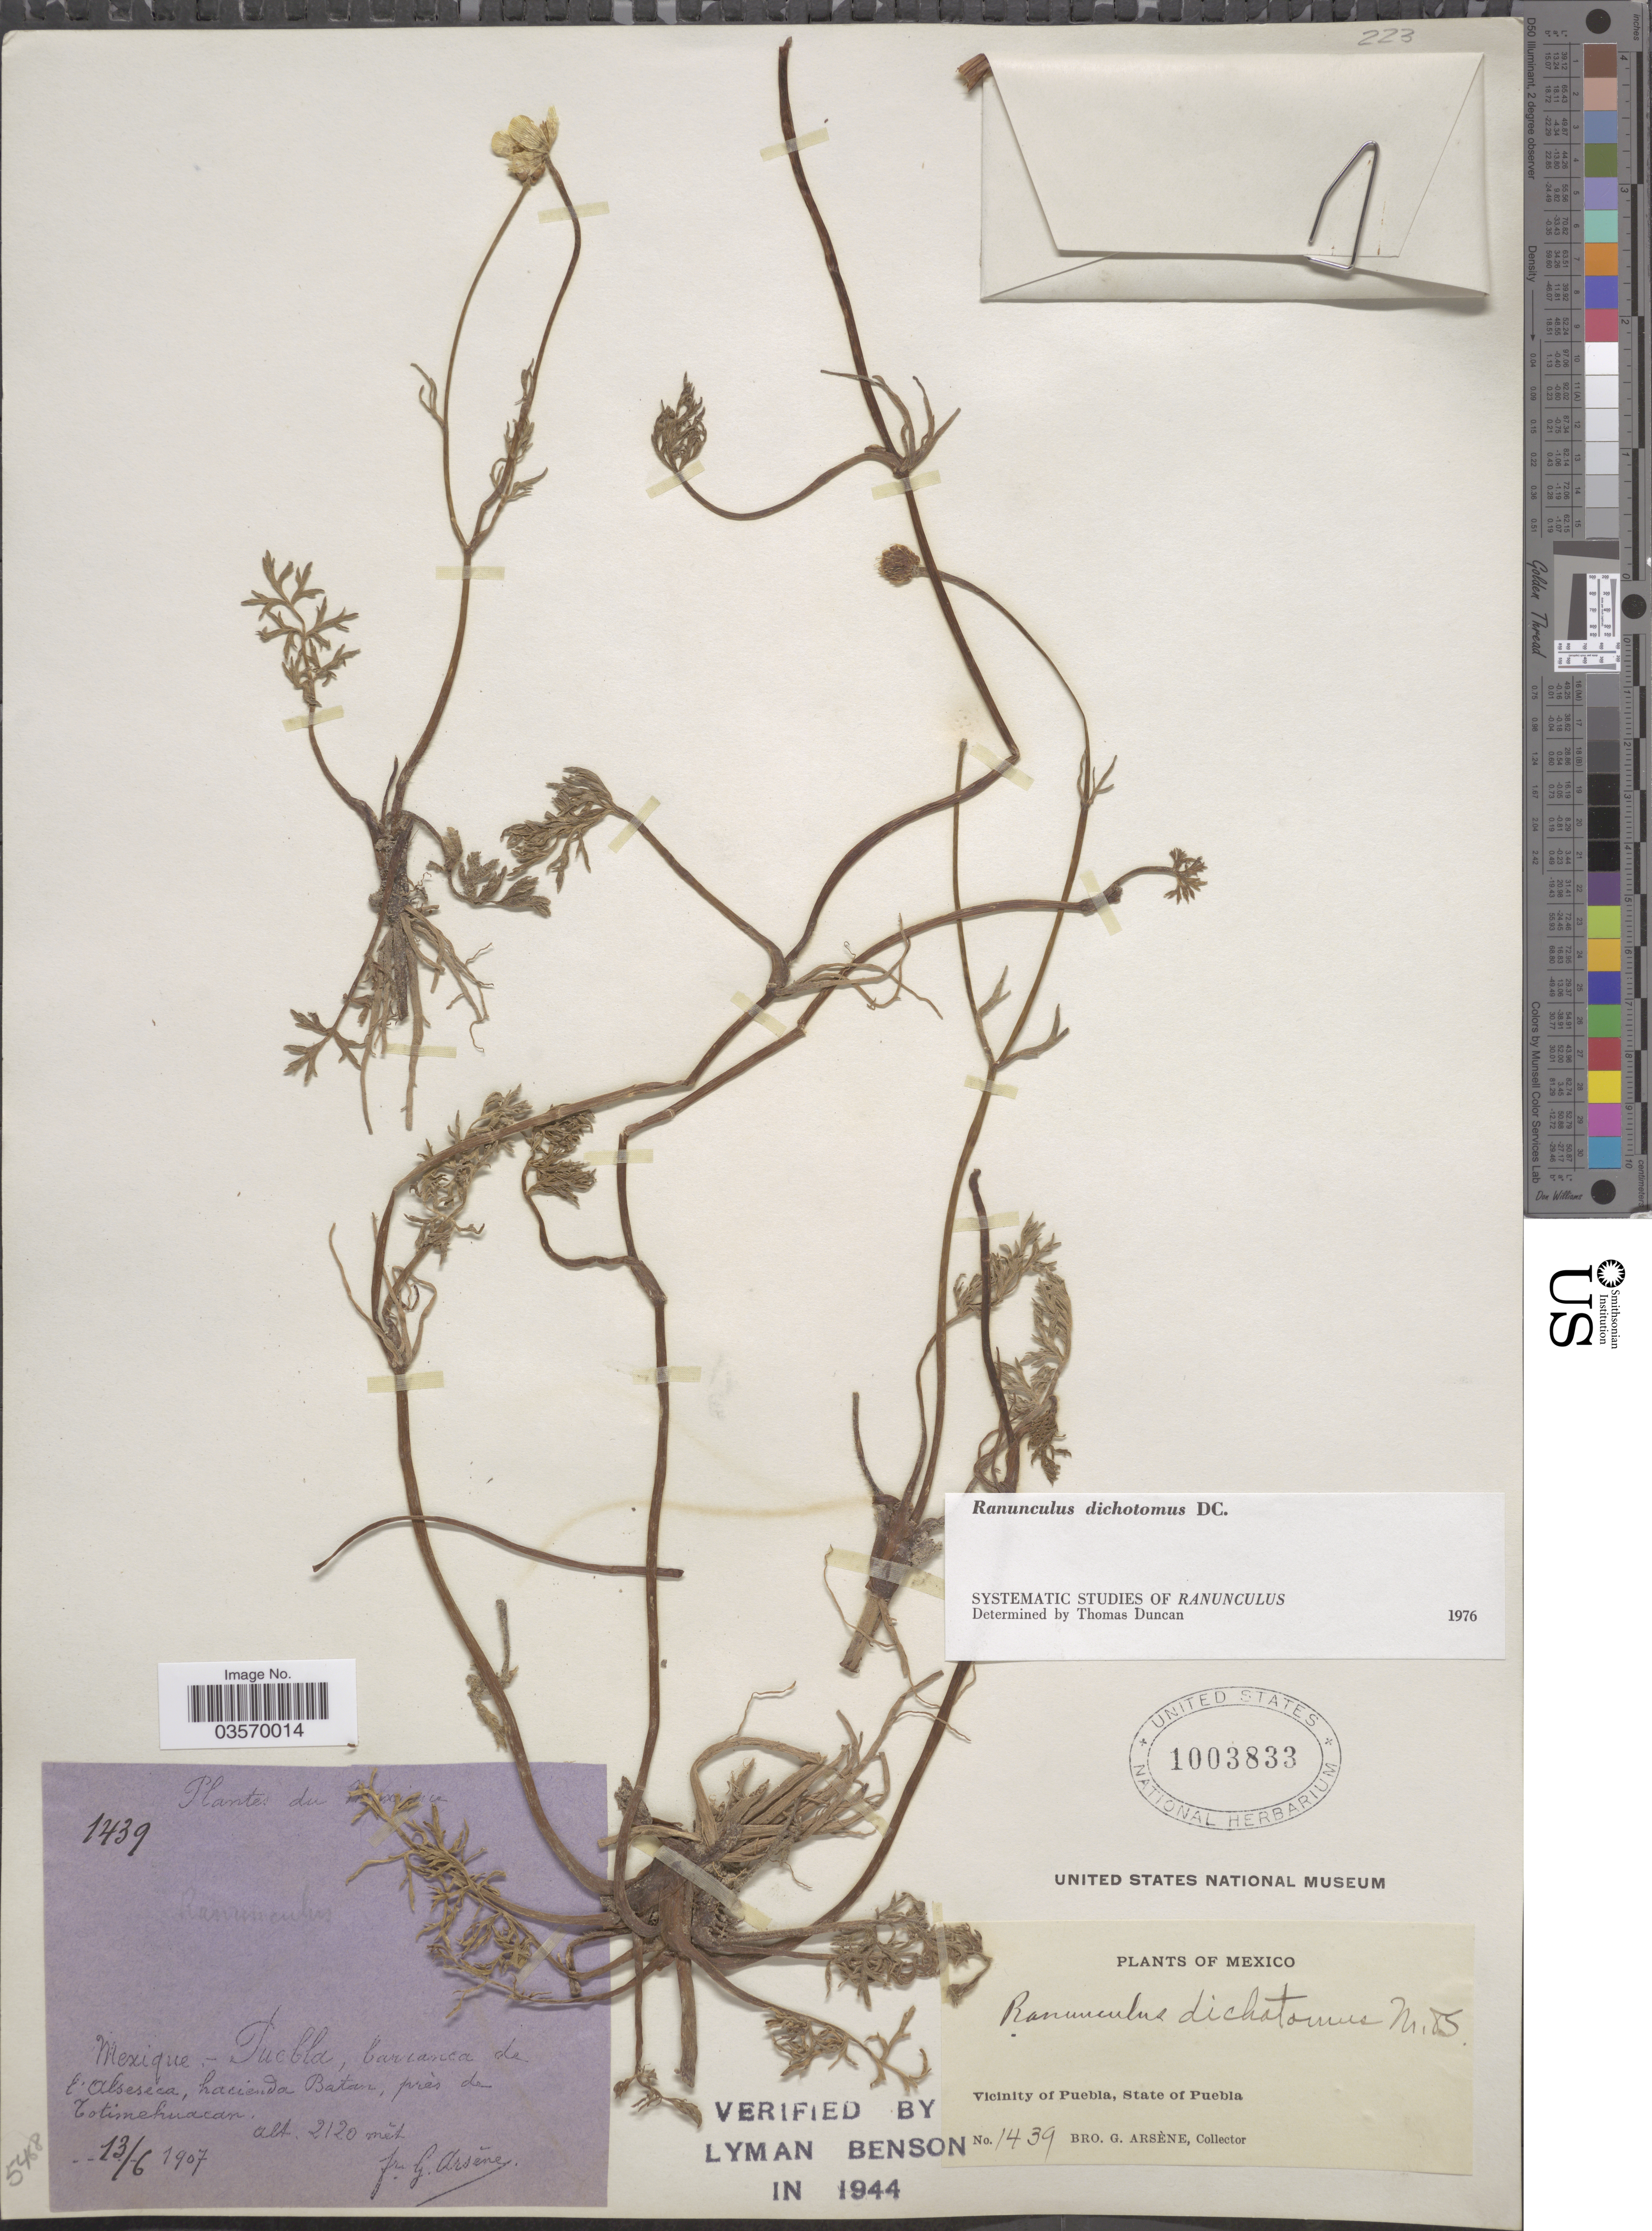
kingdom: Plantae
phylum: Tracheophyta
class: Magnoliopsida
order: Ranunculales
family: Ranunculaceae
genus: Ranunculus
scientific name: Ranunculus dichotomus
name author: Moc. & Sessé ex DC.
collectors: Bro. G. Arsène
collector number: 1439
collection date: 1907-06-13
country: Mexico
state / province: Puebla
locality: Vicinity of Puebla. Barranca de l'Alseseca, hacienda Batan, près de Totimehuacan.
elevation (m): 2120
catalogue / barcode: US 1003833